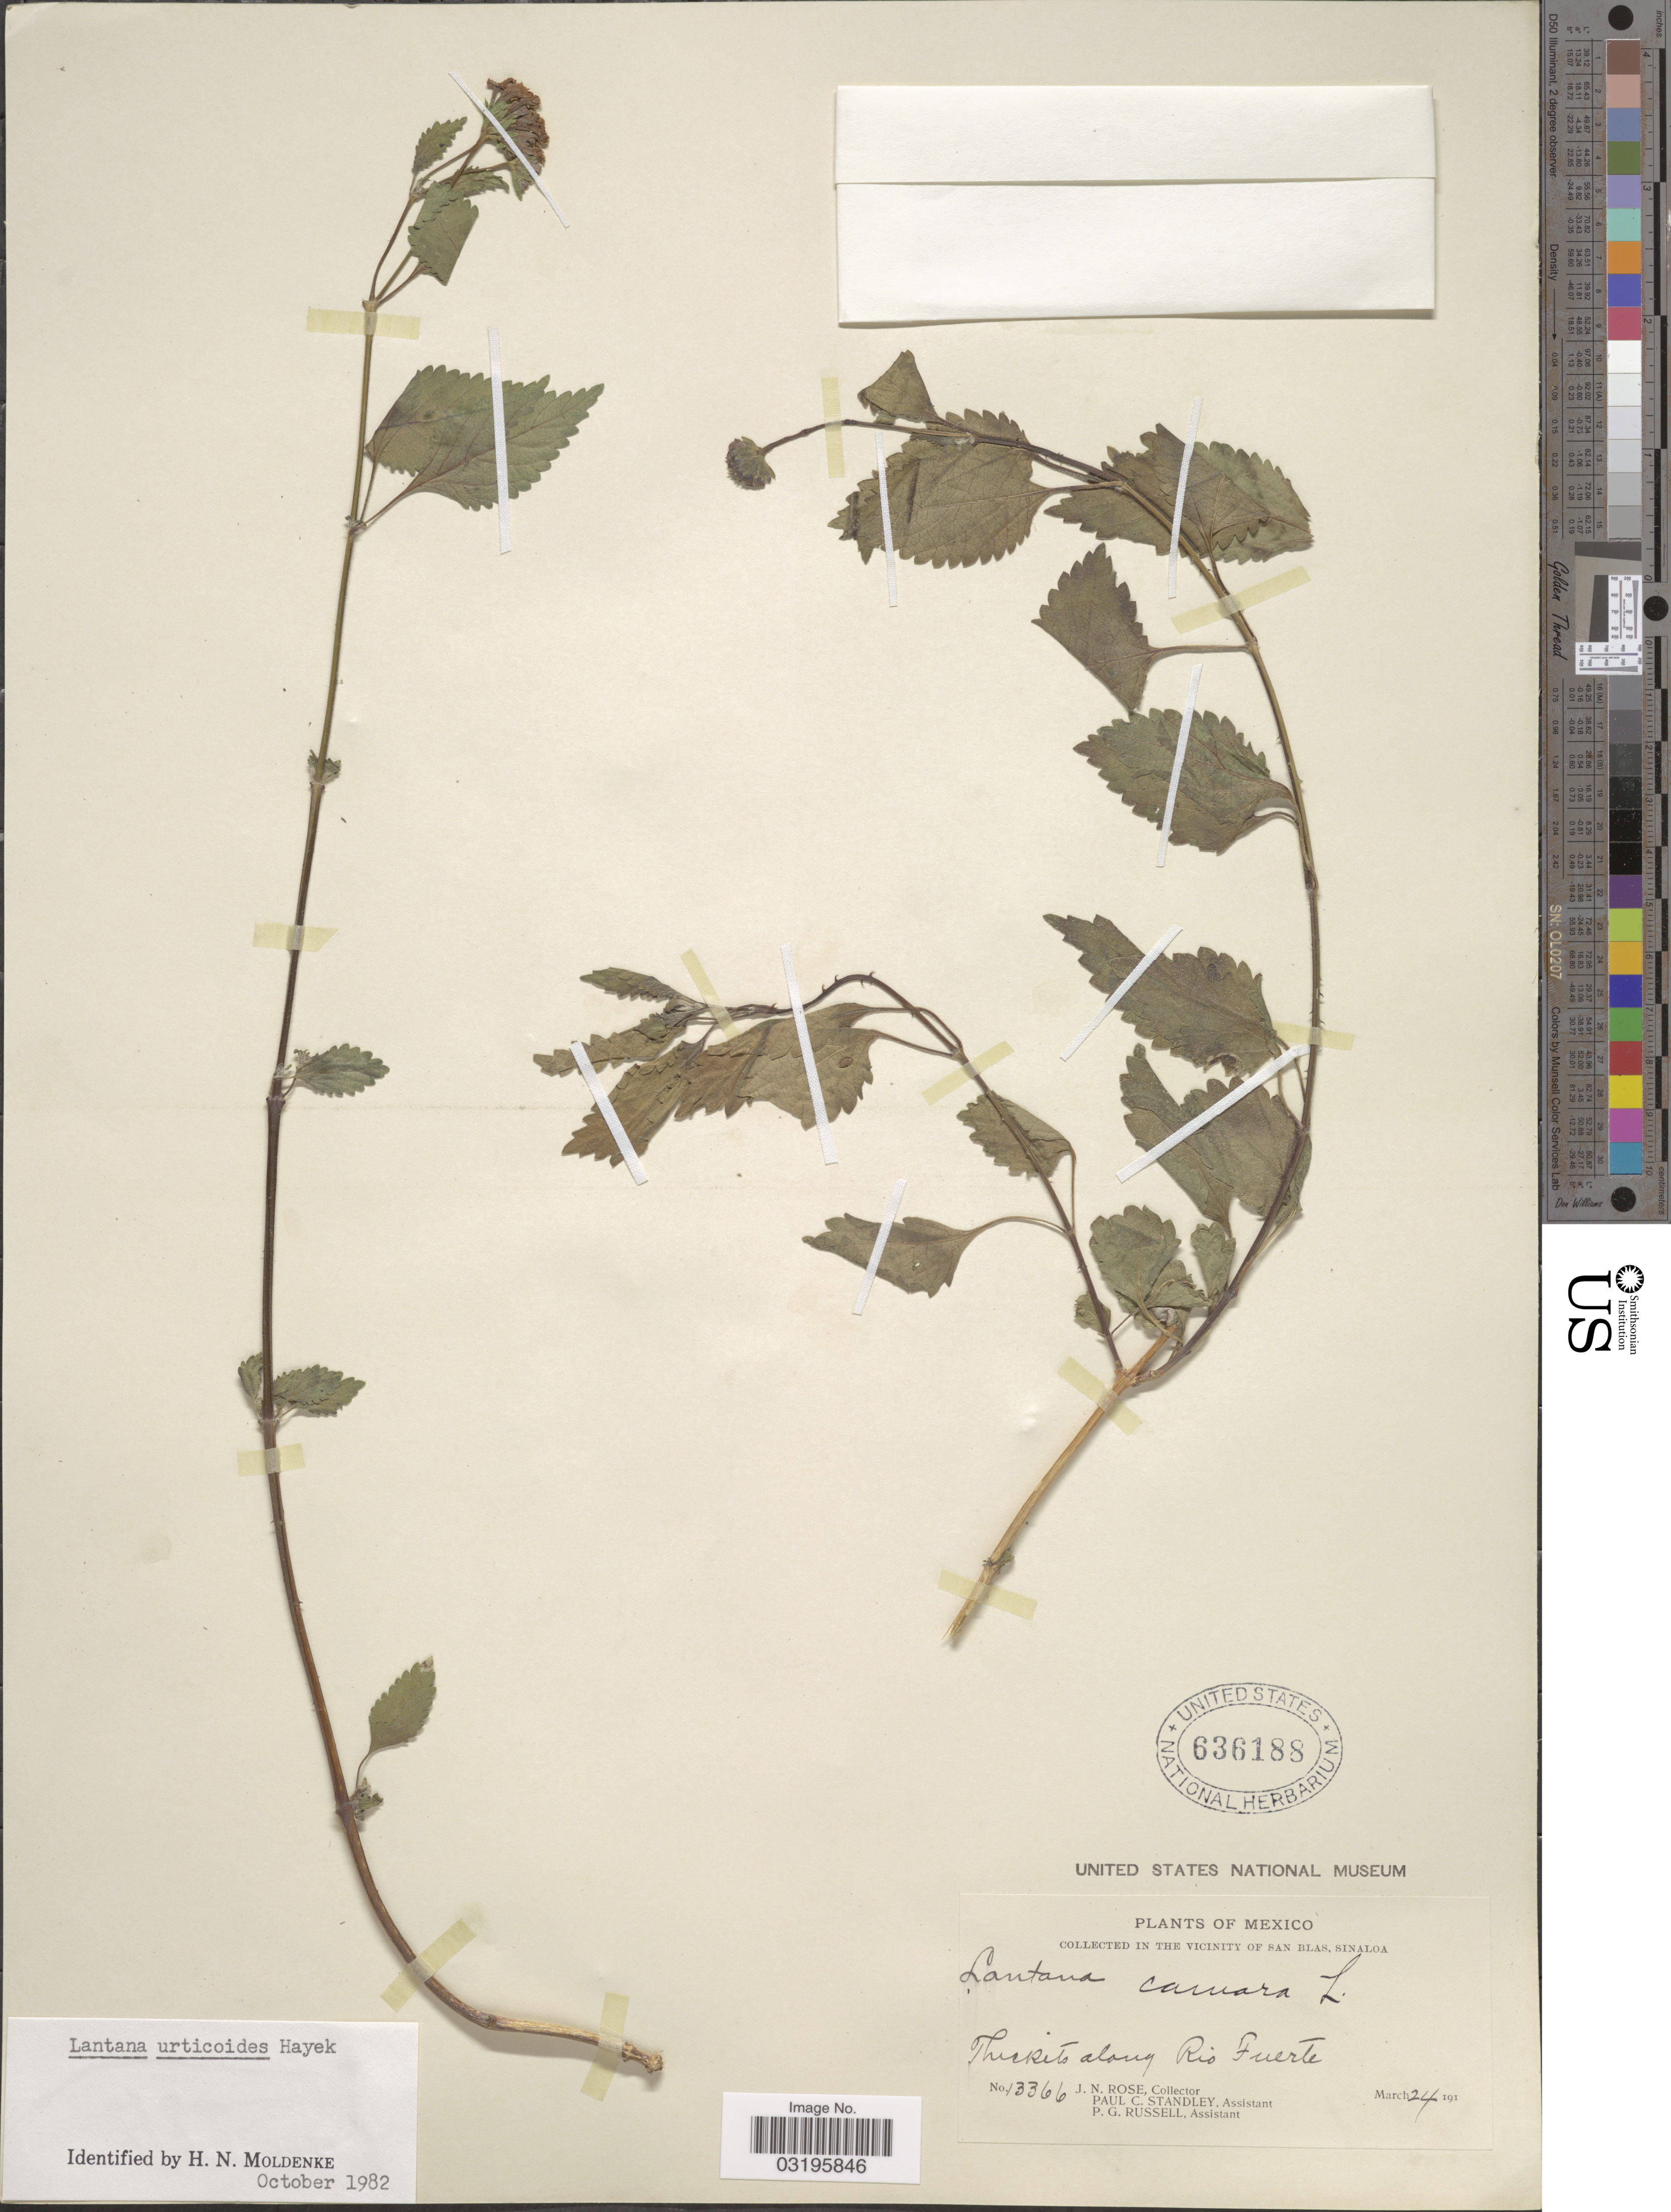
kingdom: Plantae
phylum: Tracheophyta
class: Magnoliopsida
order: Lamiales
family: Verbenaceae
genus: Lantana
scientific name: Lantana urticoides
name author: Hayek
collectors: J. N. Rose, P. C. Standley & P. G. Russell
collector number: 13366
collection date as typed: March 24 191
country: Mexico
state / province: Sinaloa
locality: In the vicinity of San Blas. Thickets along Rio Fuerte.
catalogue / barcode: US 636188